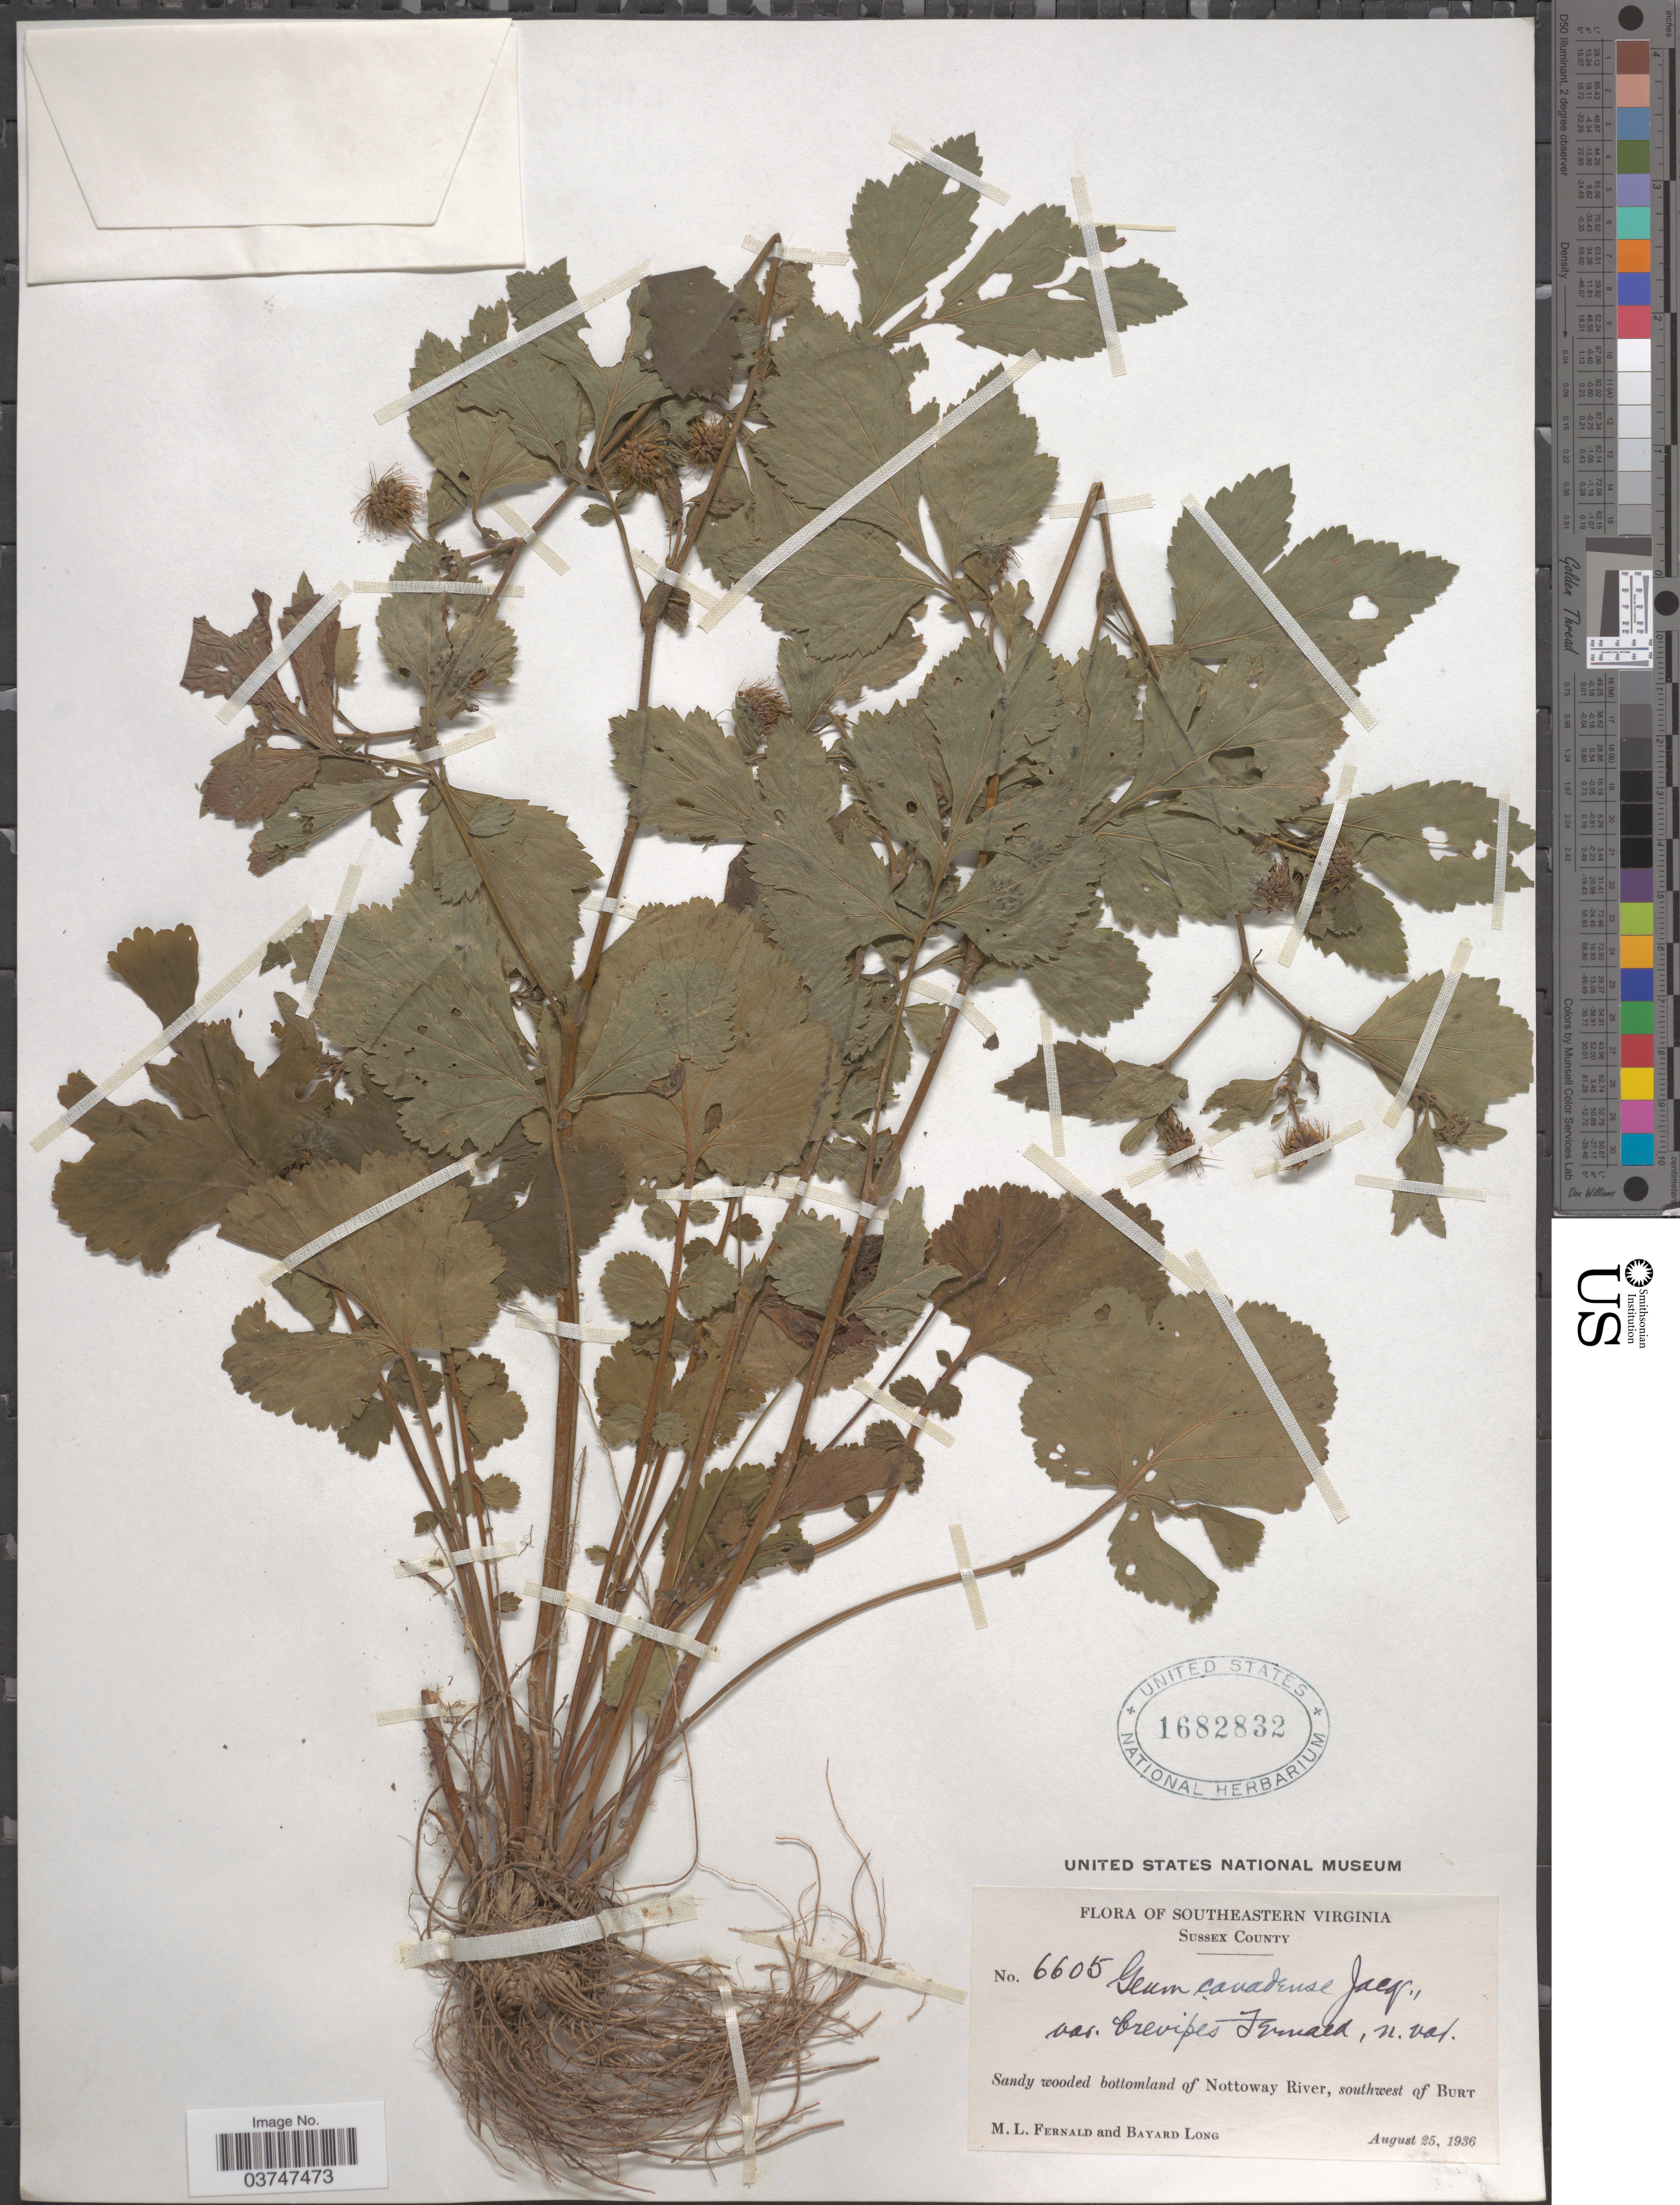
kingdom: Plantae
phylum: Tracheophyta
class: Magnoliopsida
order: Rosales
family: Rosaceae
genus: Geum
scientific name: Geum canadense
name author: Jacq.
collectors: M. L. Fernald & B. Long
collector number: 6605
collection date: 1936-08-25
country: United States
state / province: Virginia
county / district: Sussex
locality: Southeastern Virginia. Sussex County. Sandy wooded bottomland of Nottoway River, southwest of Burt.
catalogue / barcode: US 1682832